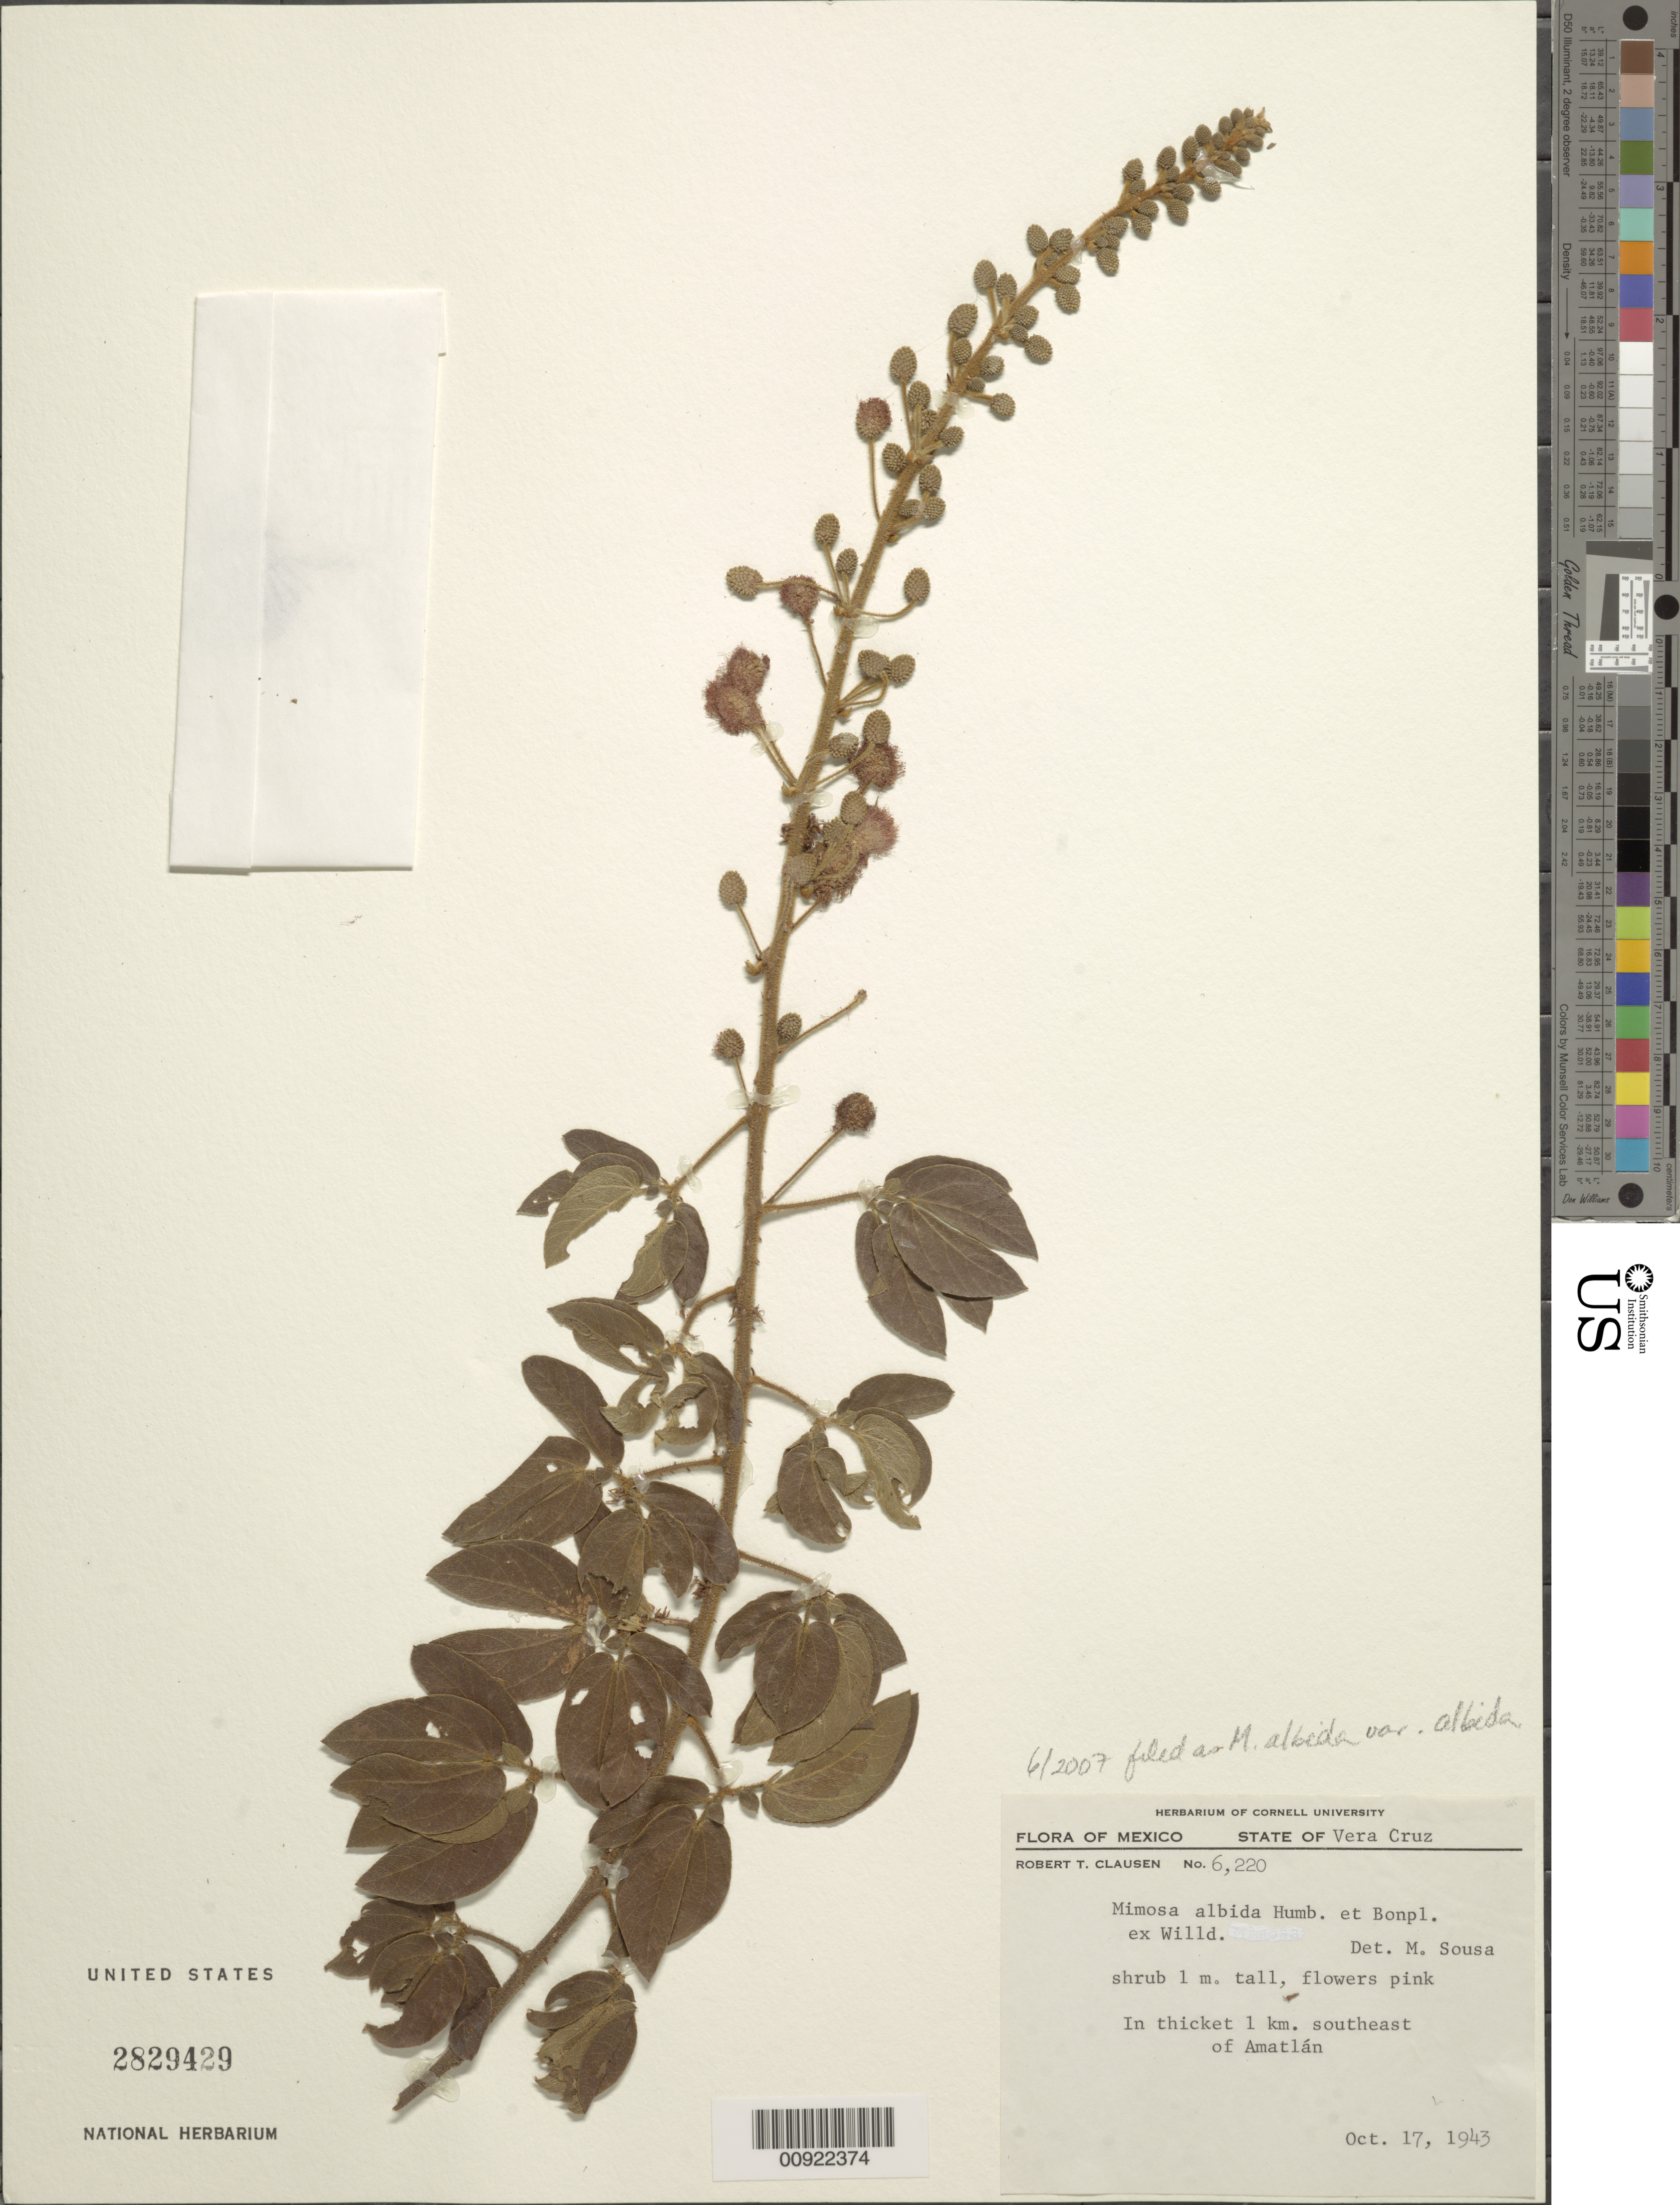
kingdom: Plantae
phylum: Tracheophyta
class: Magnoliopsida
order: Fabales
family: Fabaceae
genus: Mimosa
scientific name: Mimosa albida var. albida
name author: Humb. & Bonpl. ex Willd.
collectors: R. T. Clausen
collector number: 6,220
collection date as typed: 17 Oct 1943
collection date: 1943-10-17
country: Mexico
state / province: Veracruz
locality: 1 km. southeast of Amatlán.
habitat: In thicket.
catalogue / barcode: US 2829429